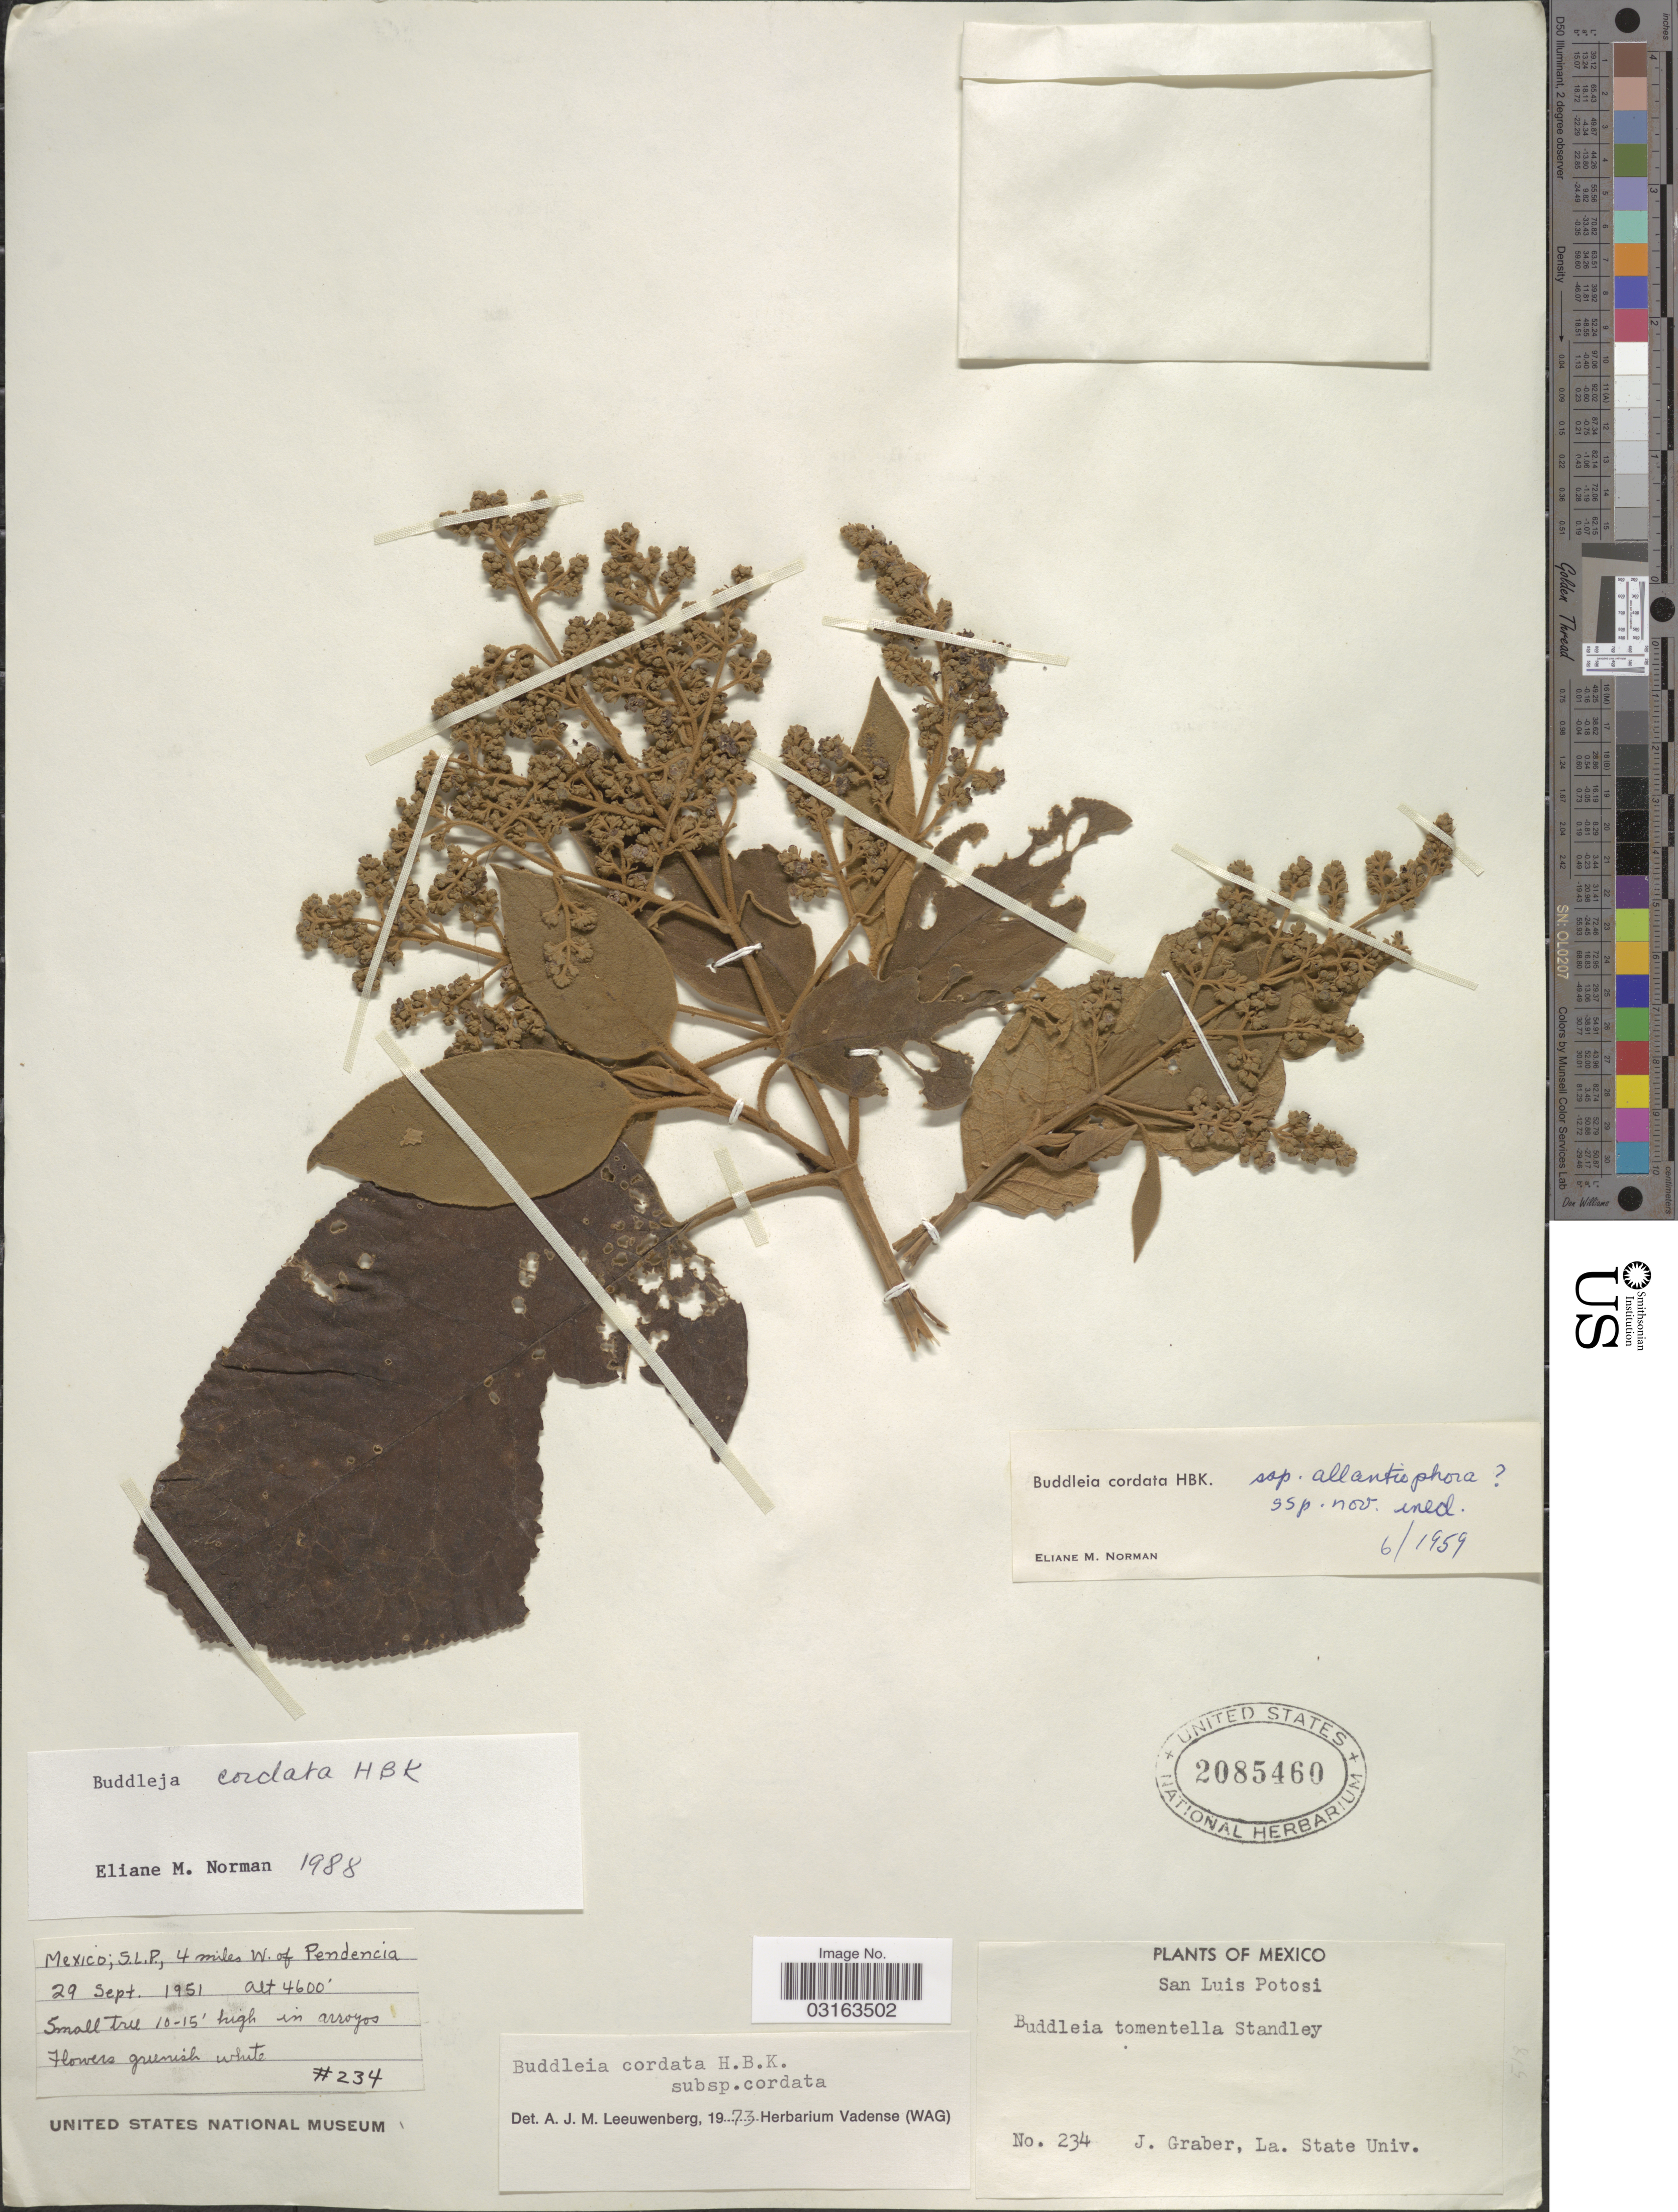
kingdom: Plantae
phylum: Tracheophyta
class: Magnoliopsida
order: Lamiales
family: Scrophulariaceae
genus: Buddleja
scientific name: Buddleja cordata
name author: Kunth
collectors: J. Graber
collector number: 234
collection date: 1951-09-29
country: Mexico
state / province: San Luis Potosí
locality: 4 miles W. of Pendencia.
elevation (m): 1402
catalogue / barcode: US 2085460